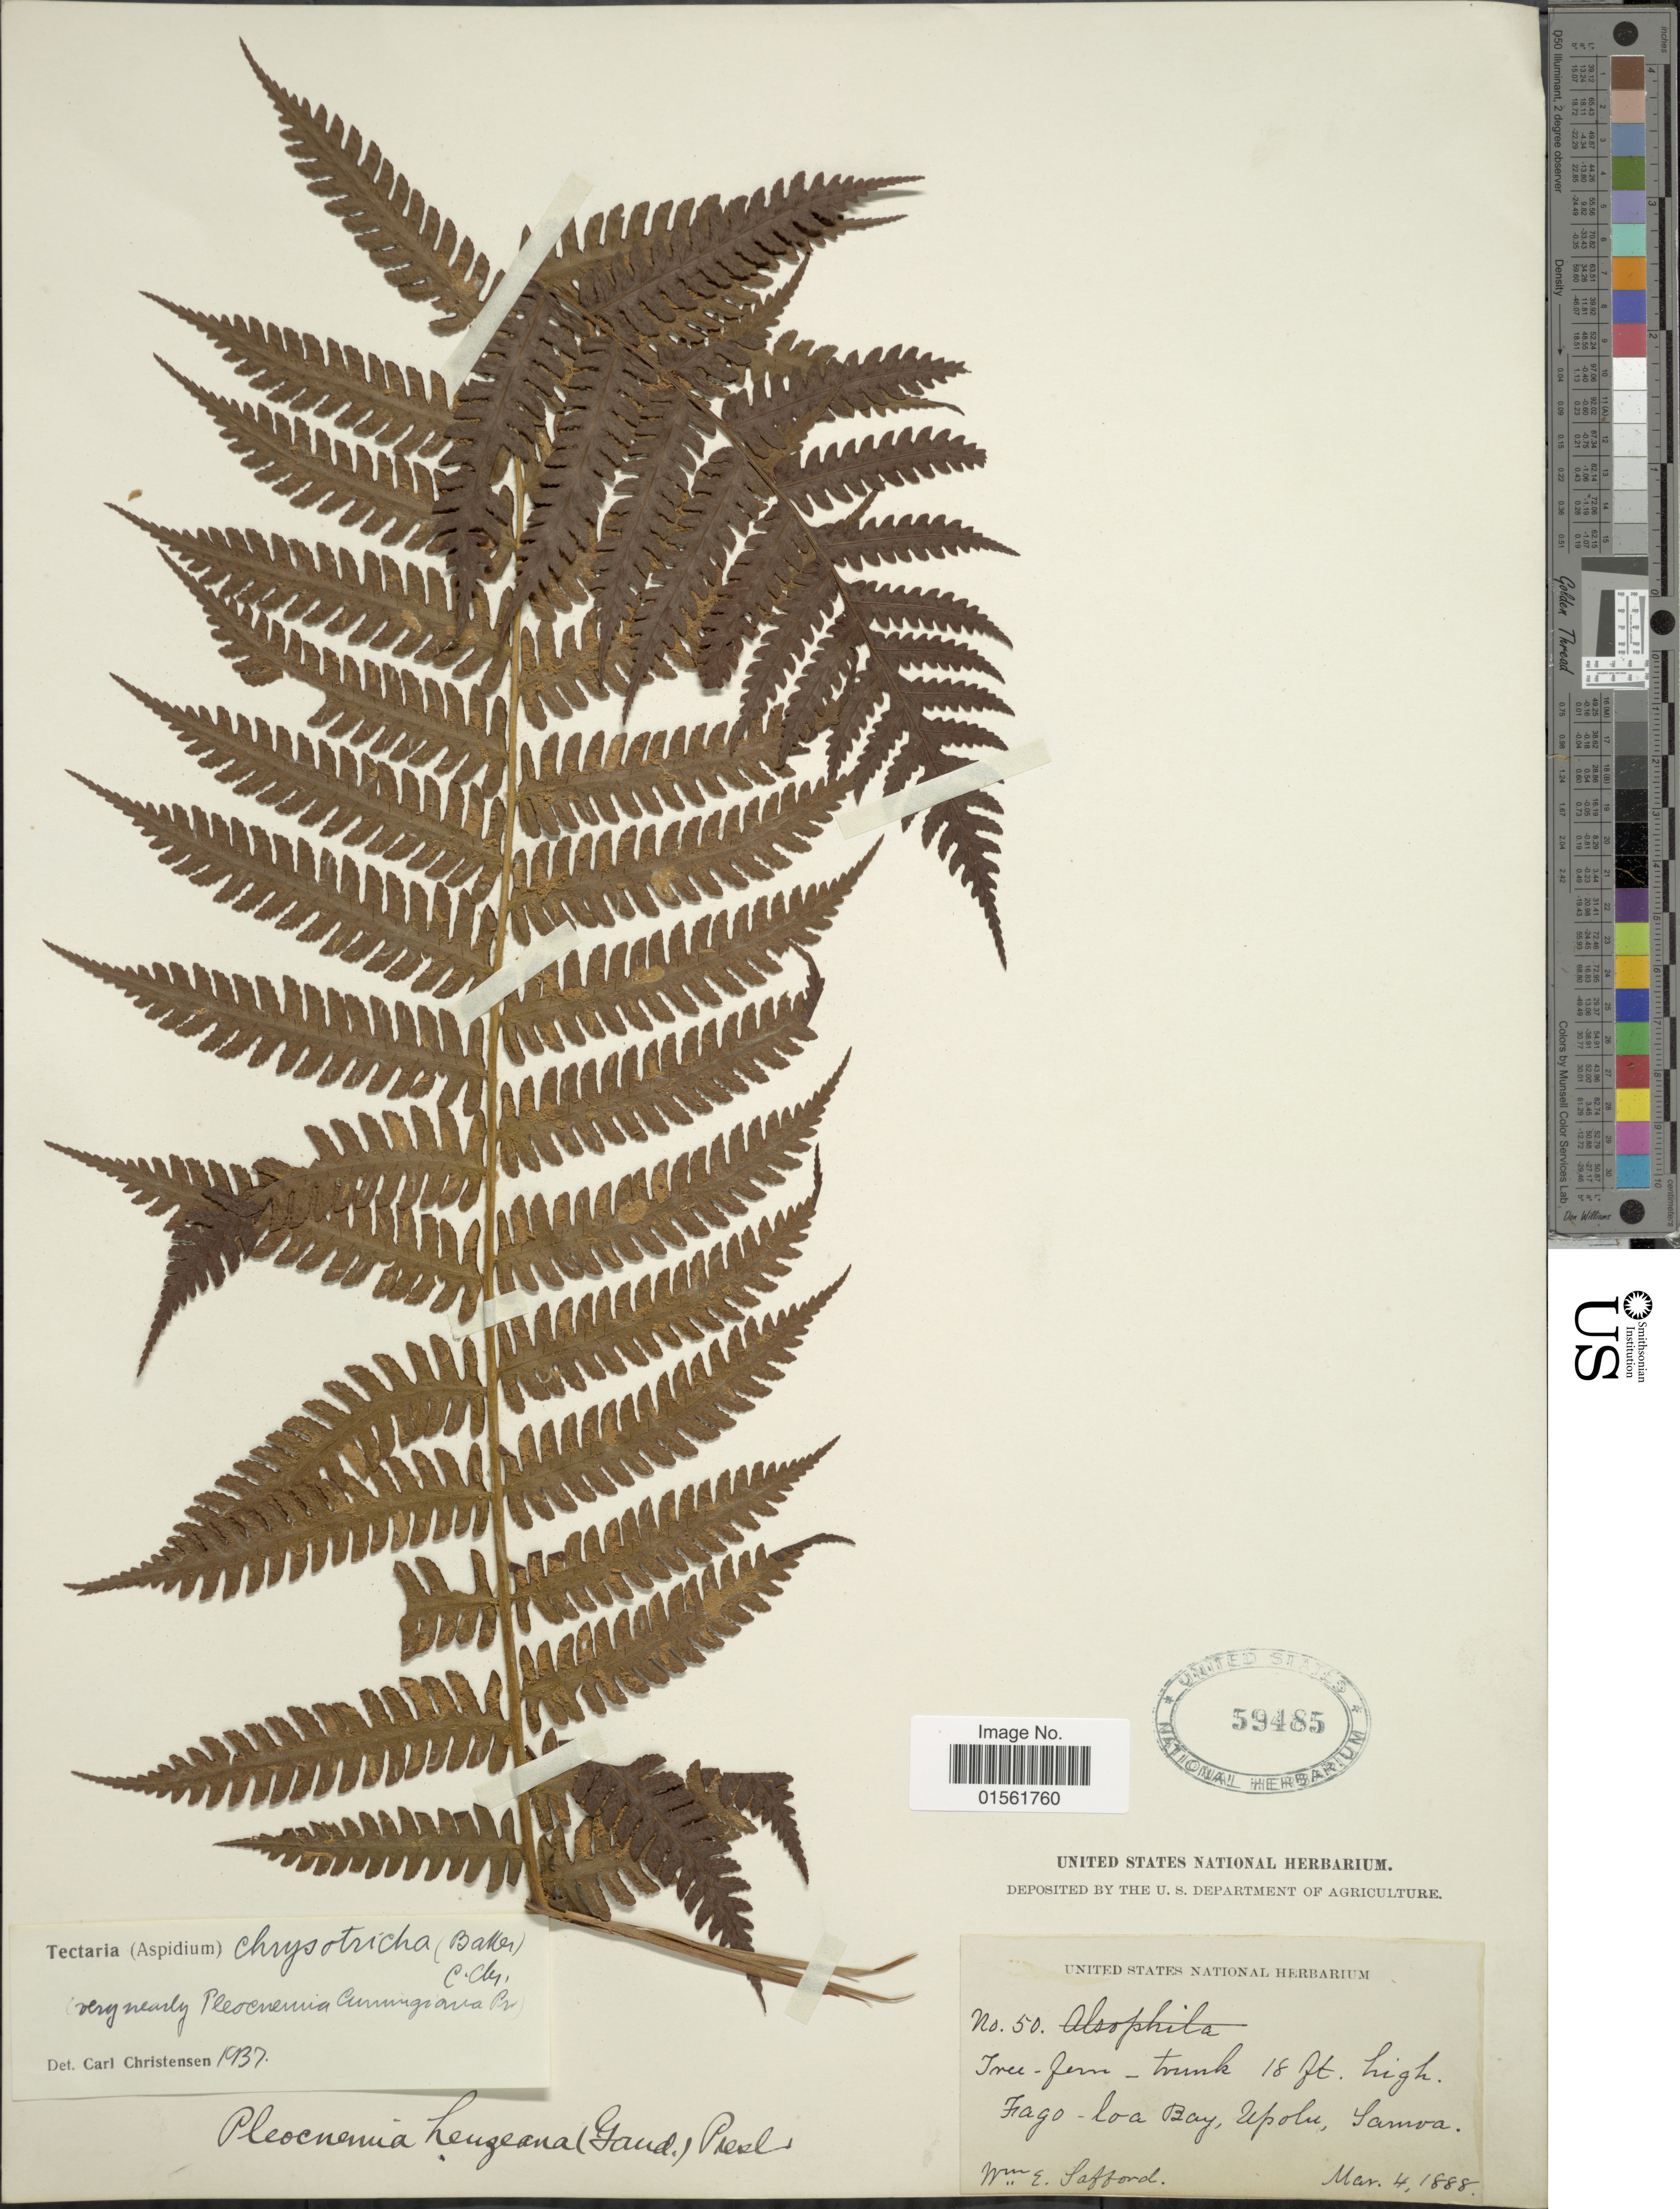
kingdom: Plantae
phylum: Tracheophyta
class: Polypodiopsida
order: Polypodiales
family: Dryopteridaceae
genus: Pleocnemia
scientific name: Pleocnemia cumingiana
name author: C. Presl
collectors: W. E. Safford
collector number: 50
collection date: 1888-03-04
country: Samoa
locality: Fago - loa Bay, Upolu, Samoa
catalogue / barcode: US 59485